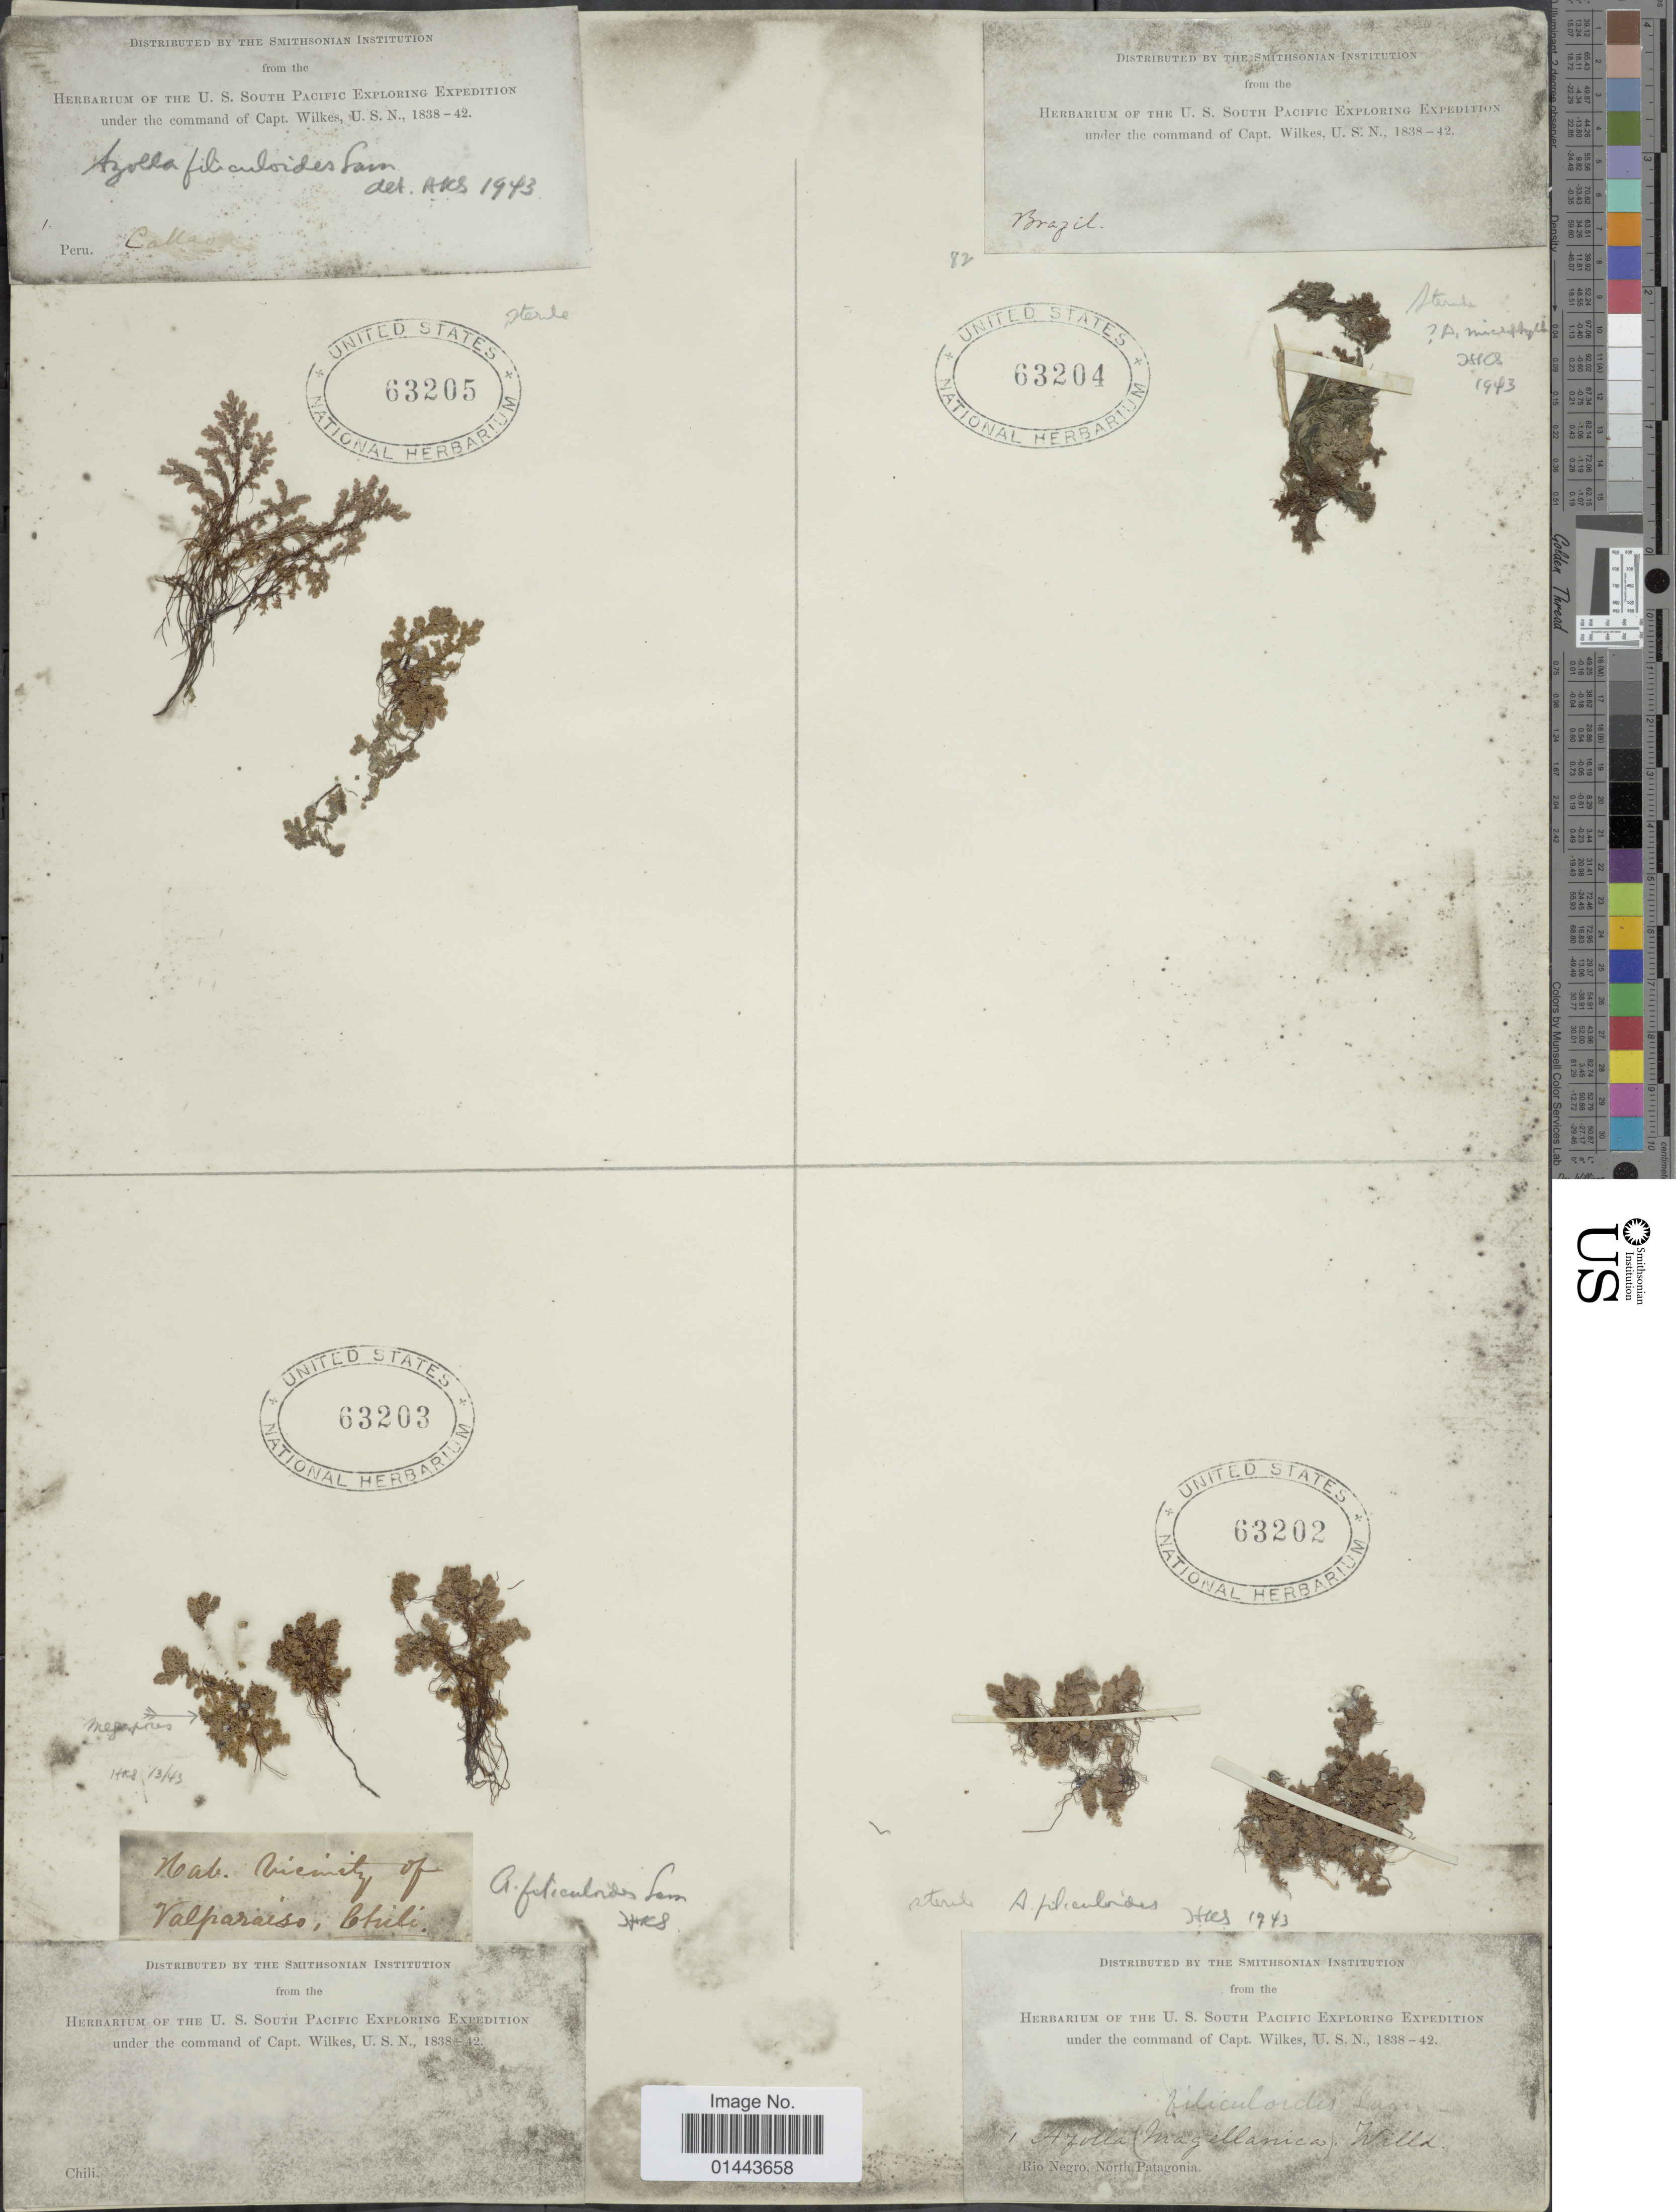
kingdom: Plantae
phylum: Tracheophyta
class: Polypodiopsida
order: Salviniales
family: Salviniaceae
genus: Azolla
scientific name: Azolla filiculoides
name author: Lam.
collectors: Wilkes Explor. Exped.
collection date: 1838/1842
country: Brazil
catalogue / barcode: US 63204-2